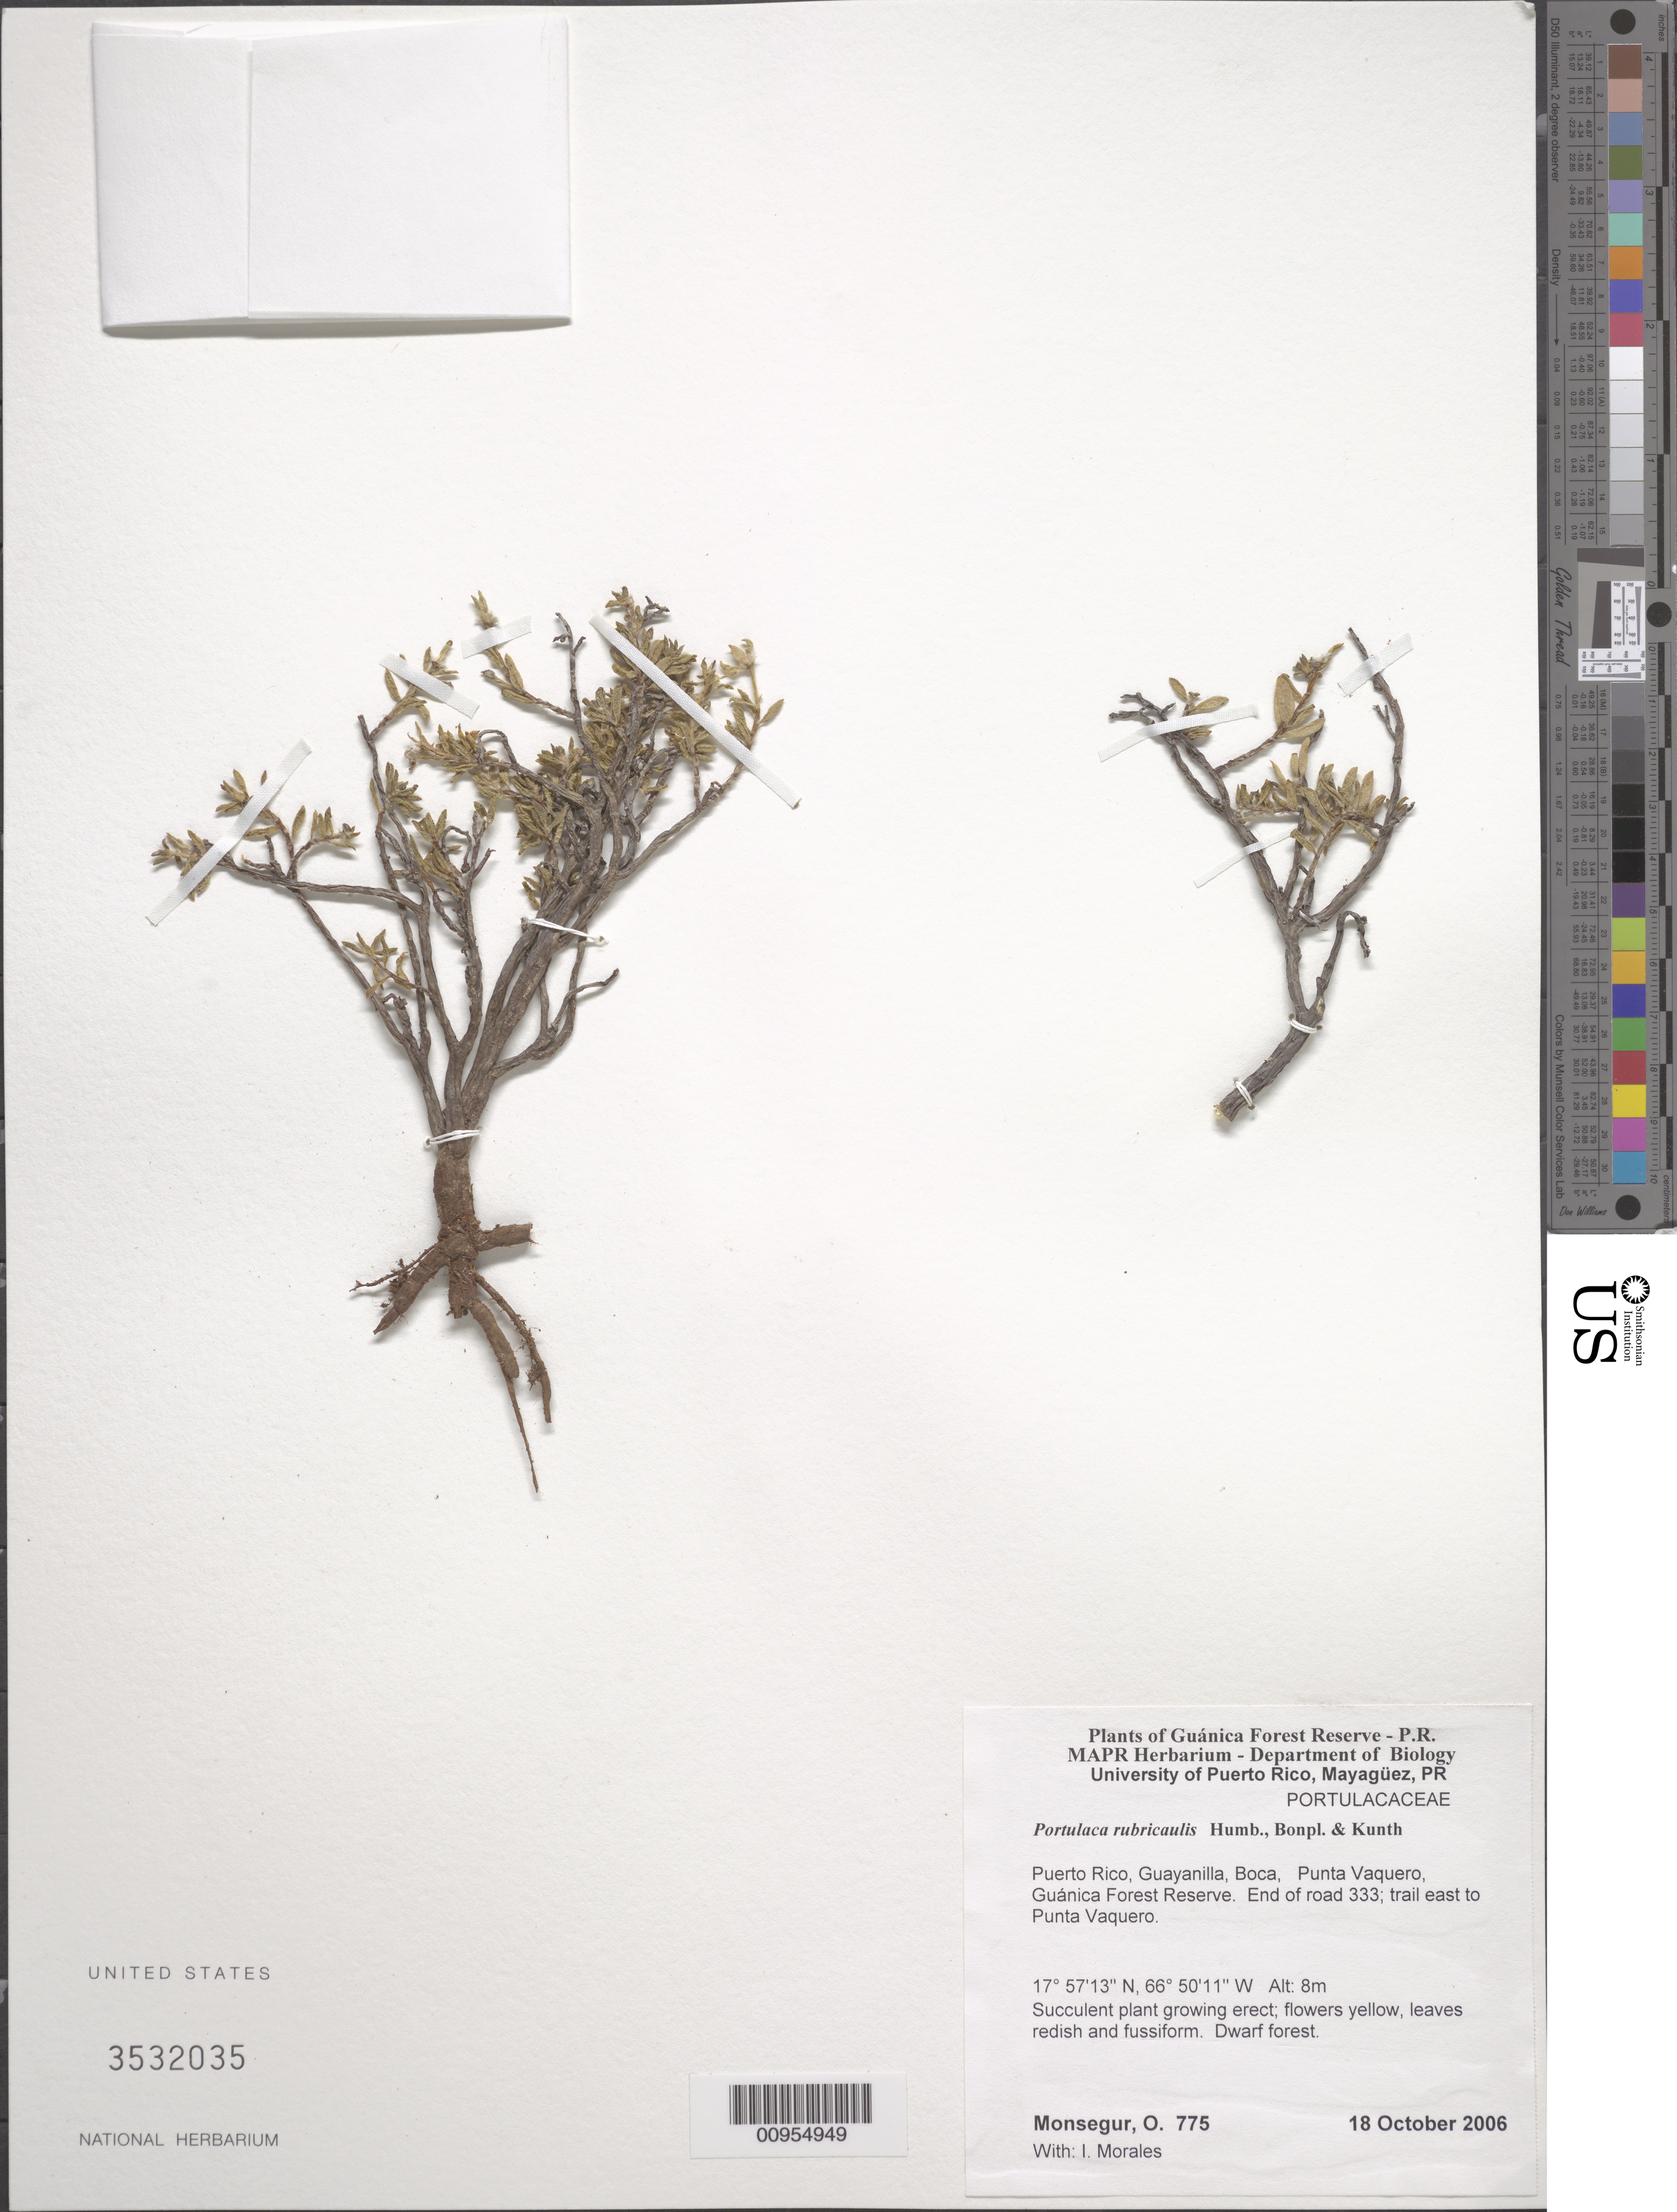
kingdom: Plantae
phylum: Tracheophyta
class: Magnoliopsida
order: Caryophyllales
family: Portulacaceae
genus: Portulaca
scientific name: Portulaca rubricaulis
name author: Kunth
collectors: O. Monsegur & I. Morales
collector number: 775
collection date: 2006-10-18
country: Puerto Rico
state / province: Guayanilla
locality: Boca, Punta Vaquero, Guánica Forest Reserve. End of road 333; trail east to Punta Vaquero.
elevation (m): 8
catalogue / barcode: US 3532035